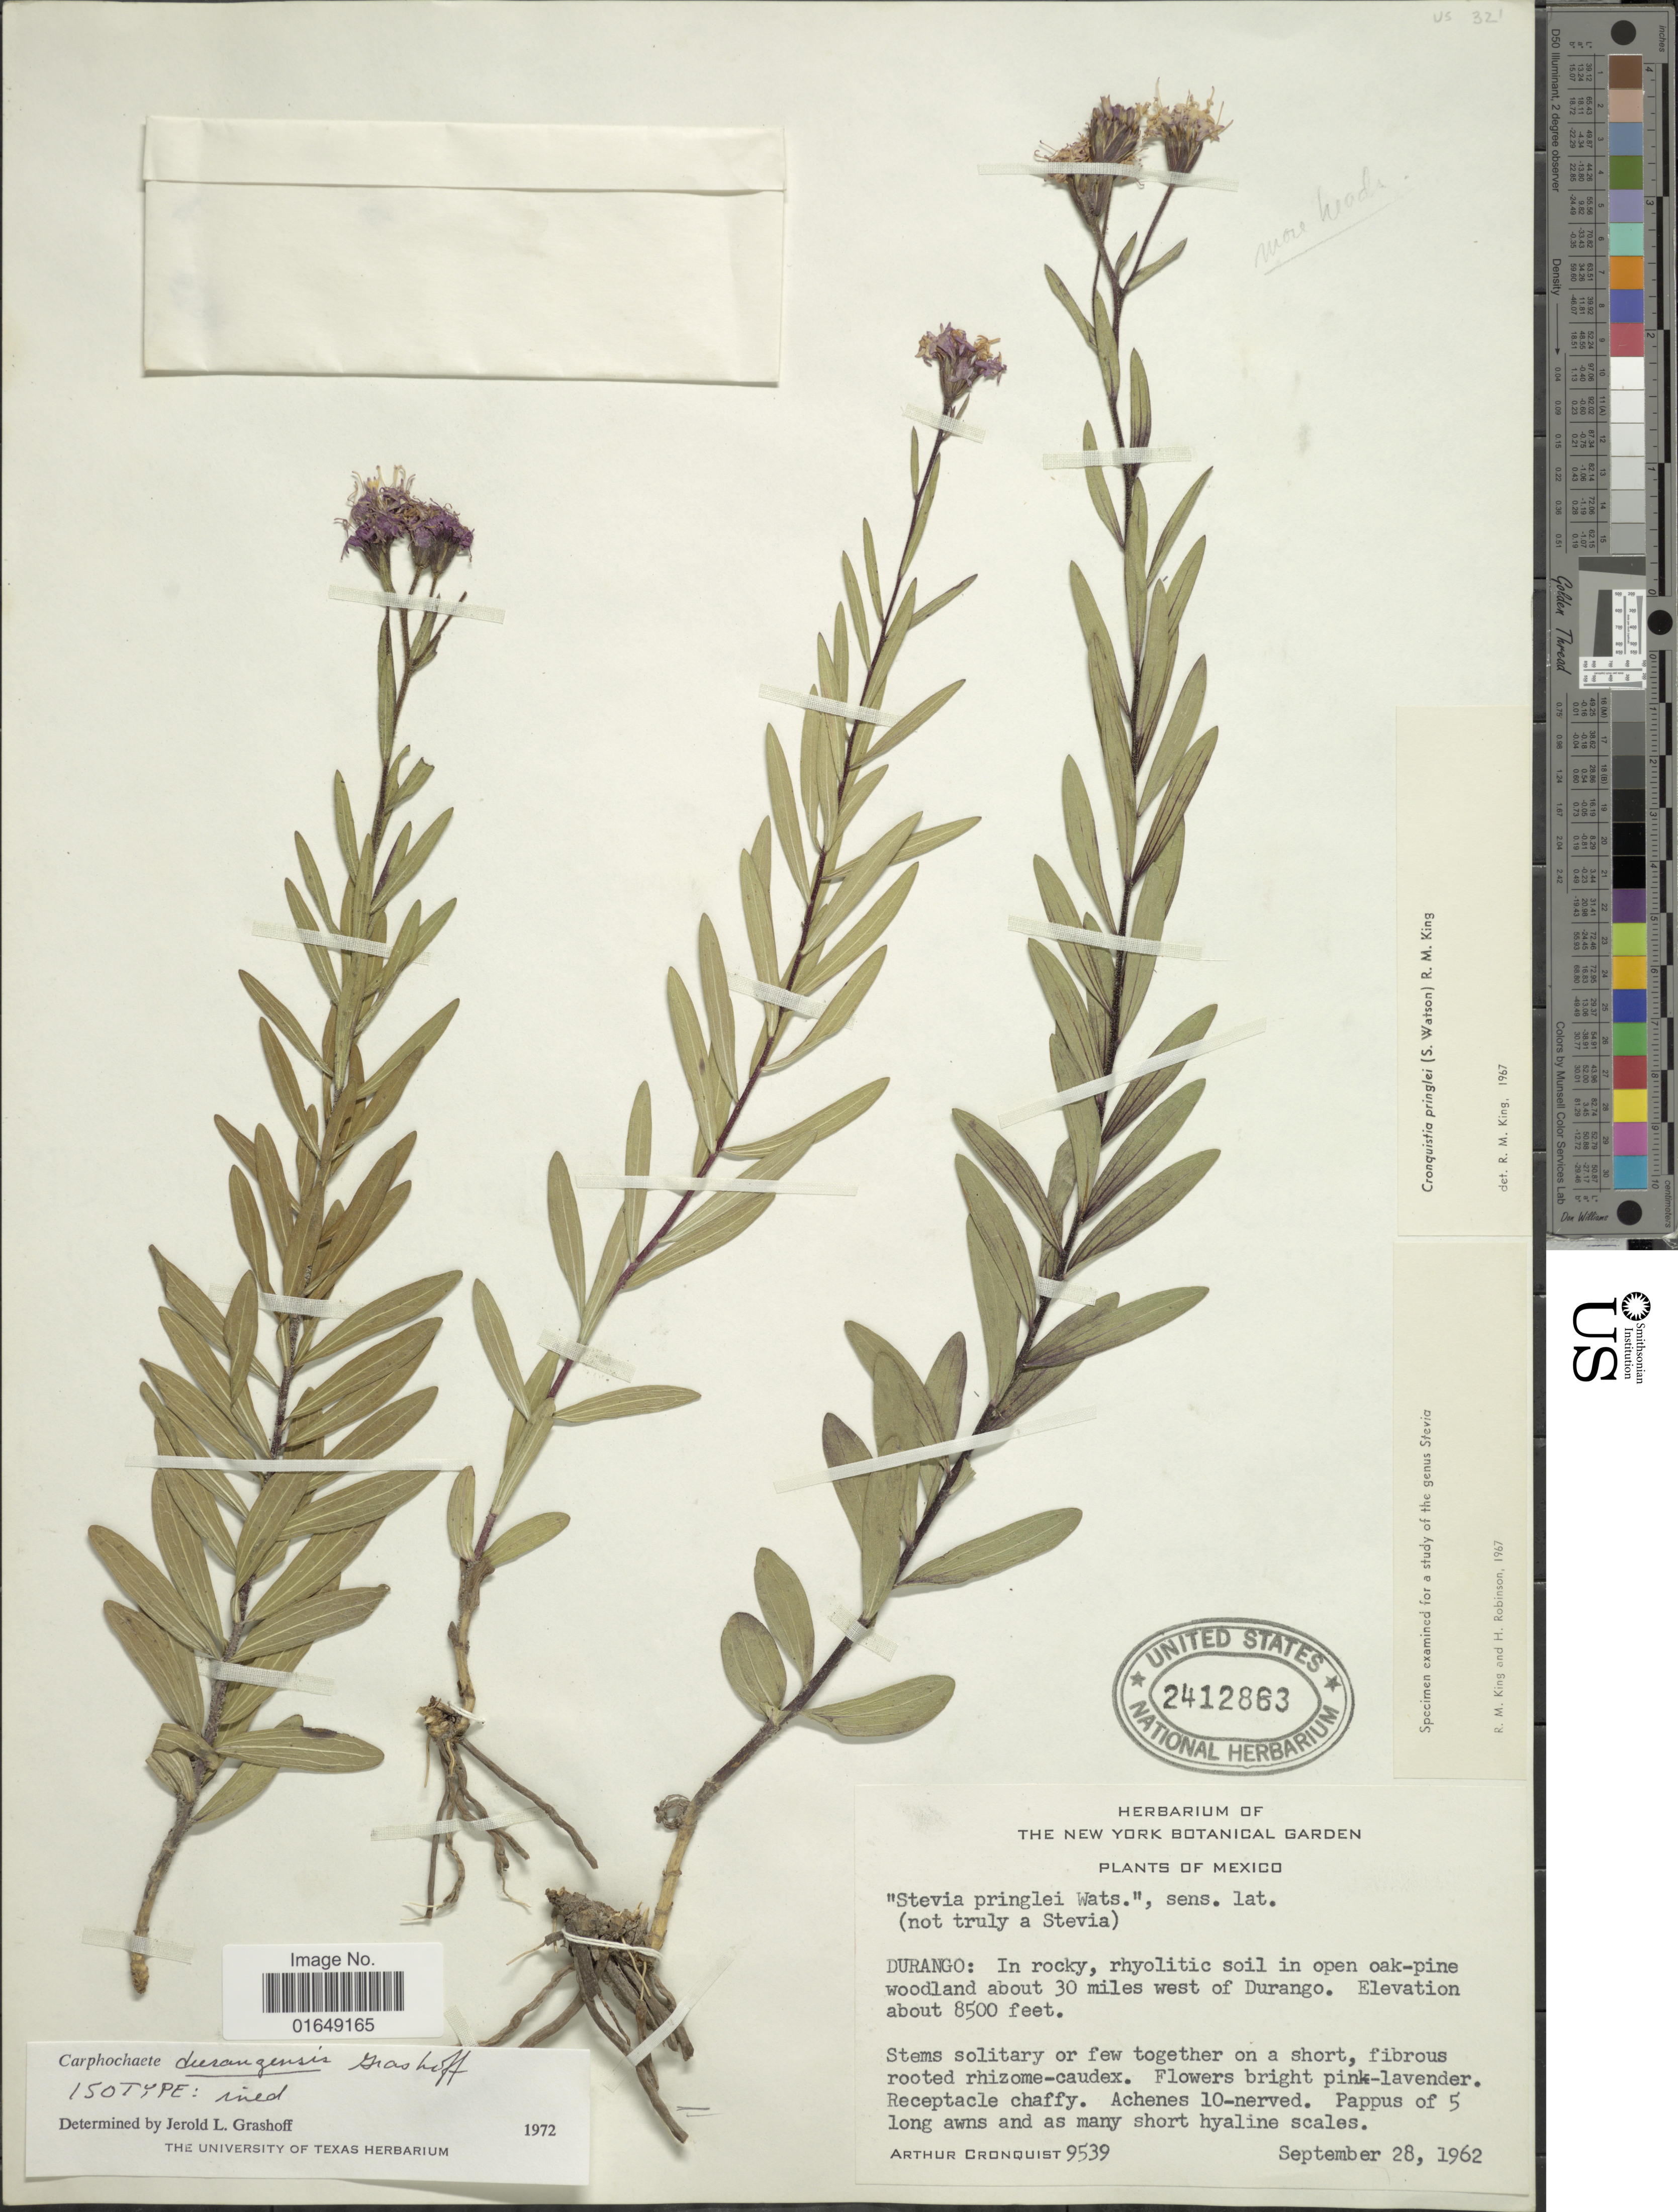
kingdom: Plantae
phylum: Tracheophyta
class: Magnoliopsida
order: Asterales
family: Asteraceae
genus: Cronquistia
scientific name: Cronquistia pringlei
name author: (S. Watson) R.M. King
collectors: A. J. Cronquist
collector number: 9539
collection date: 1962-09-28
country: Mexico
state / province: Durango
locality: In rocky, rhyolitic soil in open oak-pine woodland about 30 miles west of Durango.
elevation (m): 2591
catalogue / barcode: US 2412863